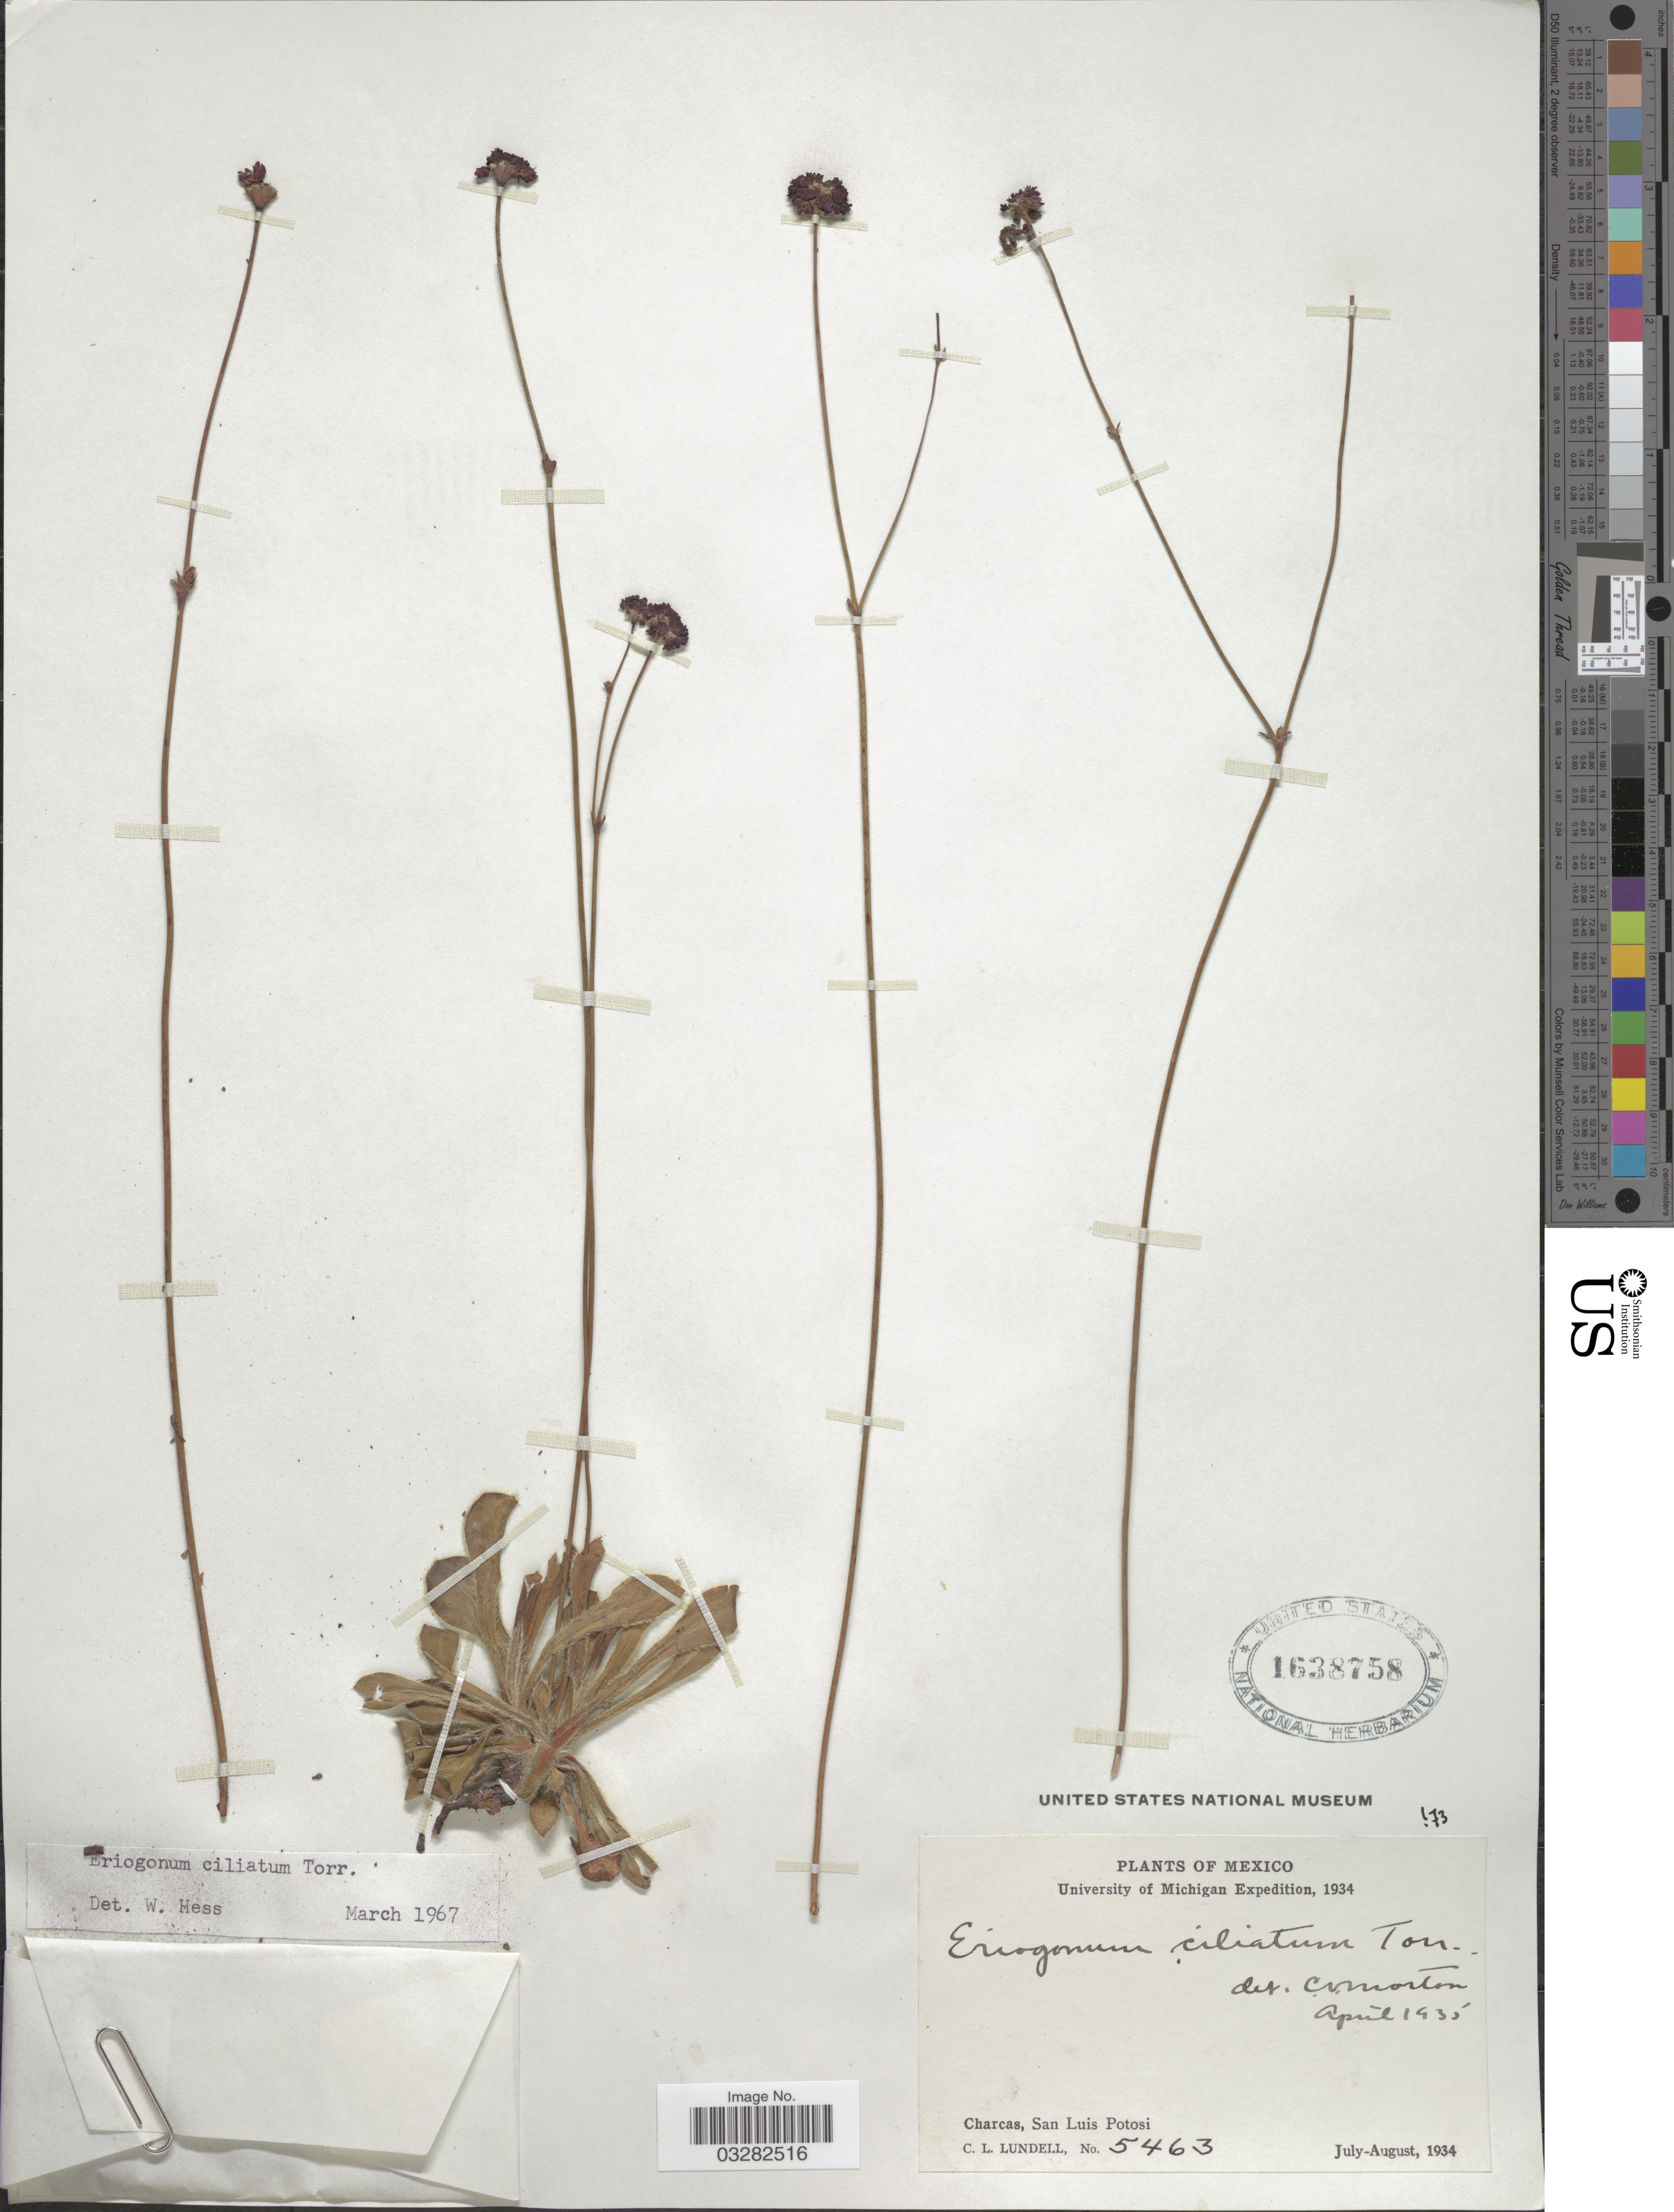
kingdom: Plantae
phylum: Tracheophyta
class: Magnoliopsida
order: Caryophyllales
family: Polygonaceae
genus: Eriogonum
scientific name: Eriogonum ciliatum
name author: Torr. ex Benth.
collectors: C. L. Lundell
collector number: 5463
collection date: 1934-07/1934-08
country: Mexico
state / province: San Luis Potosí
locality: Charcas.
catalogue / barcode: US 1638758